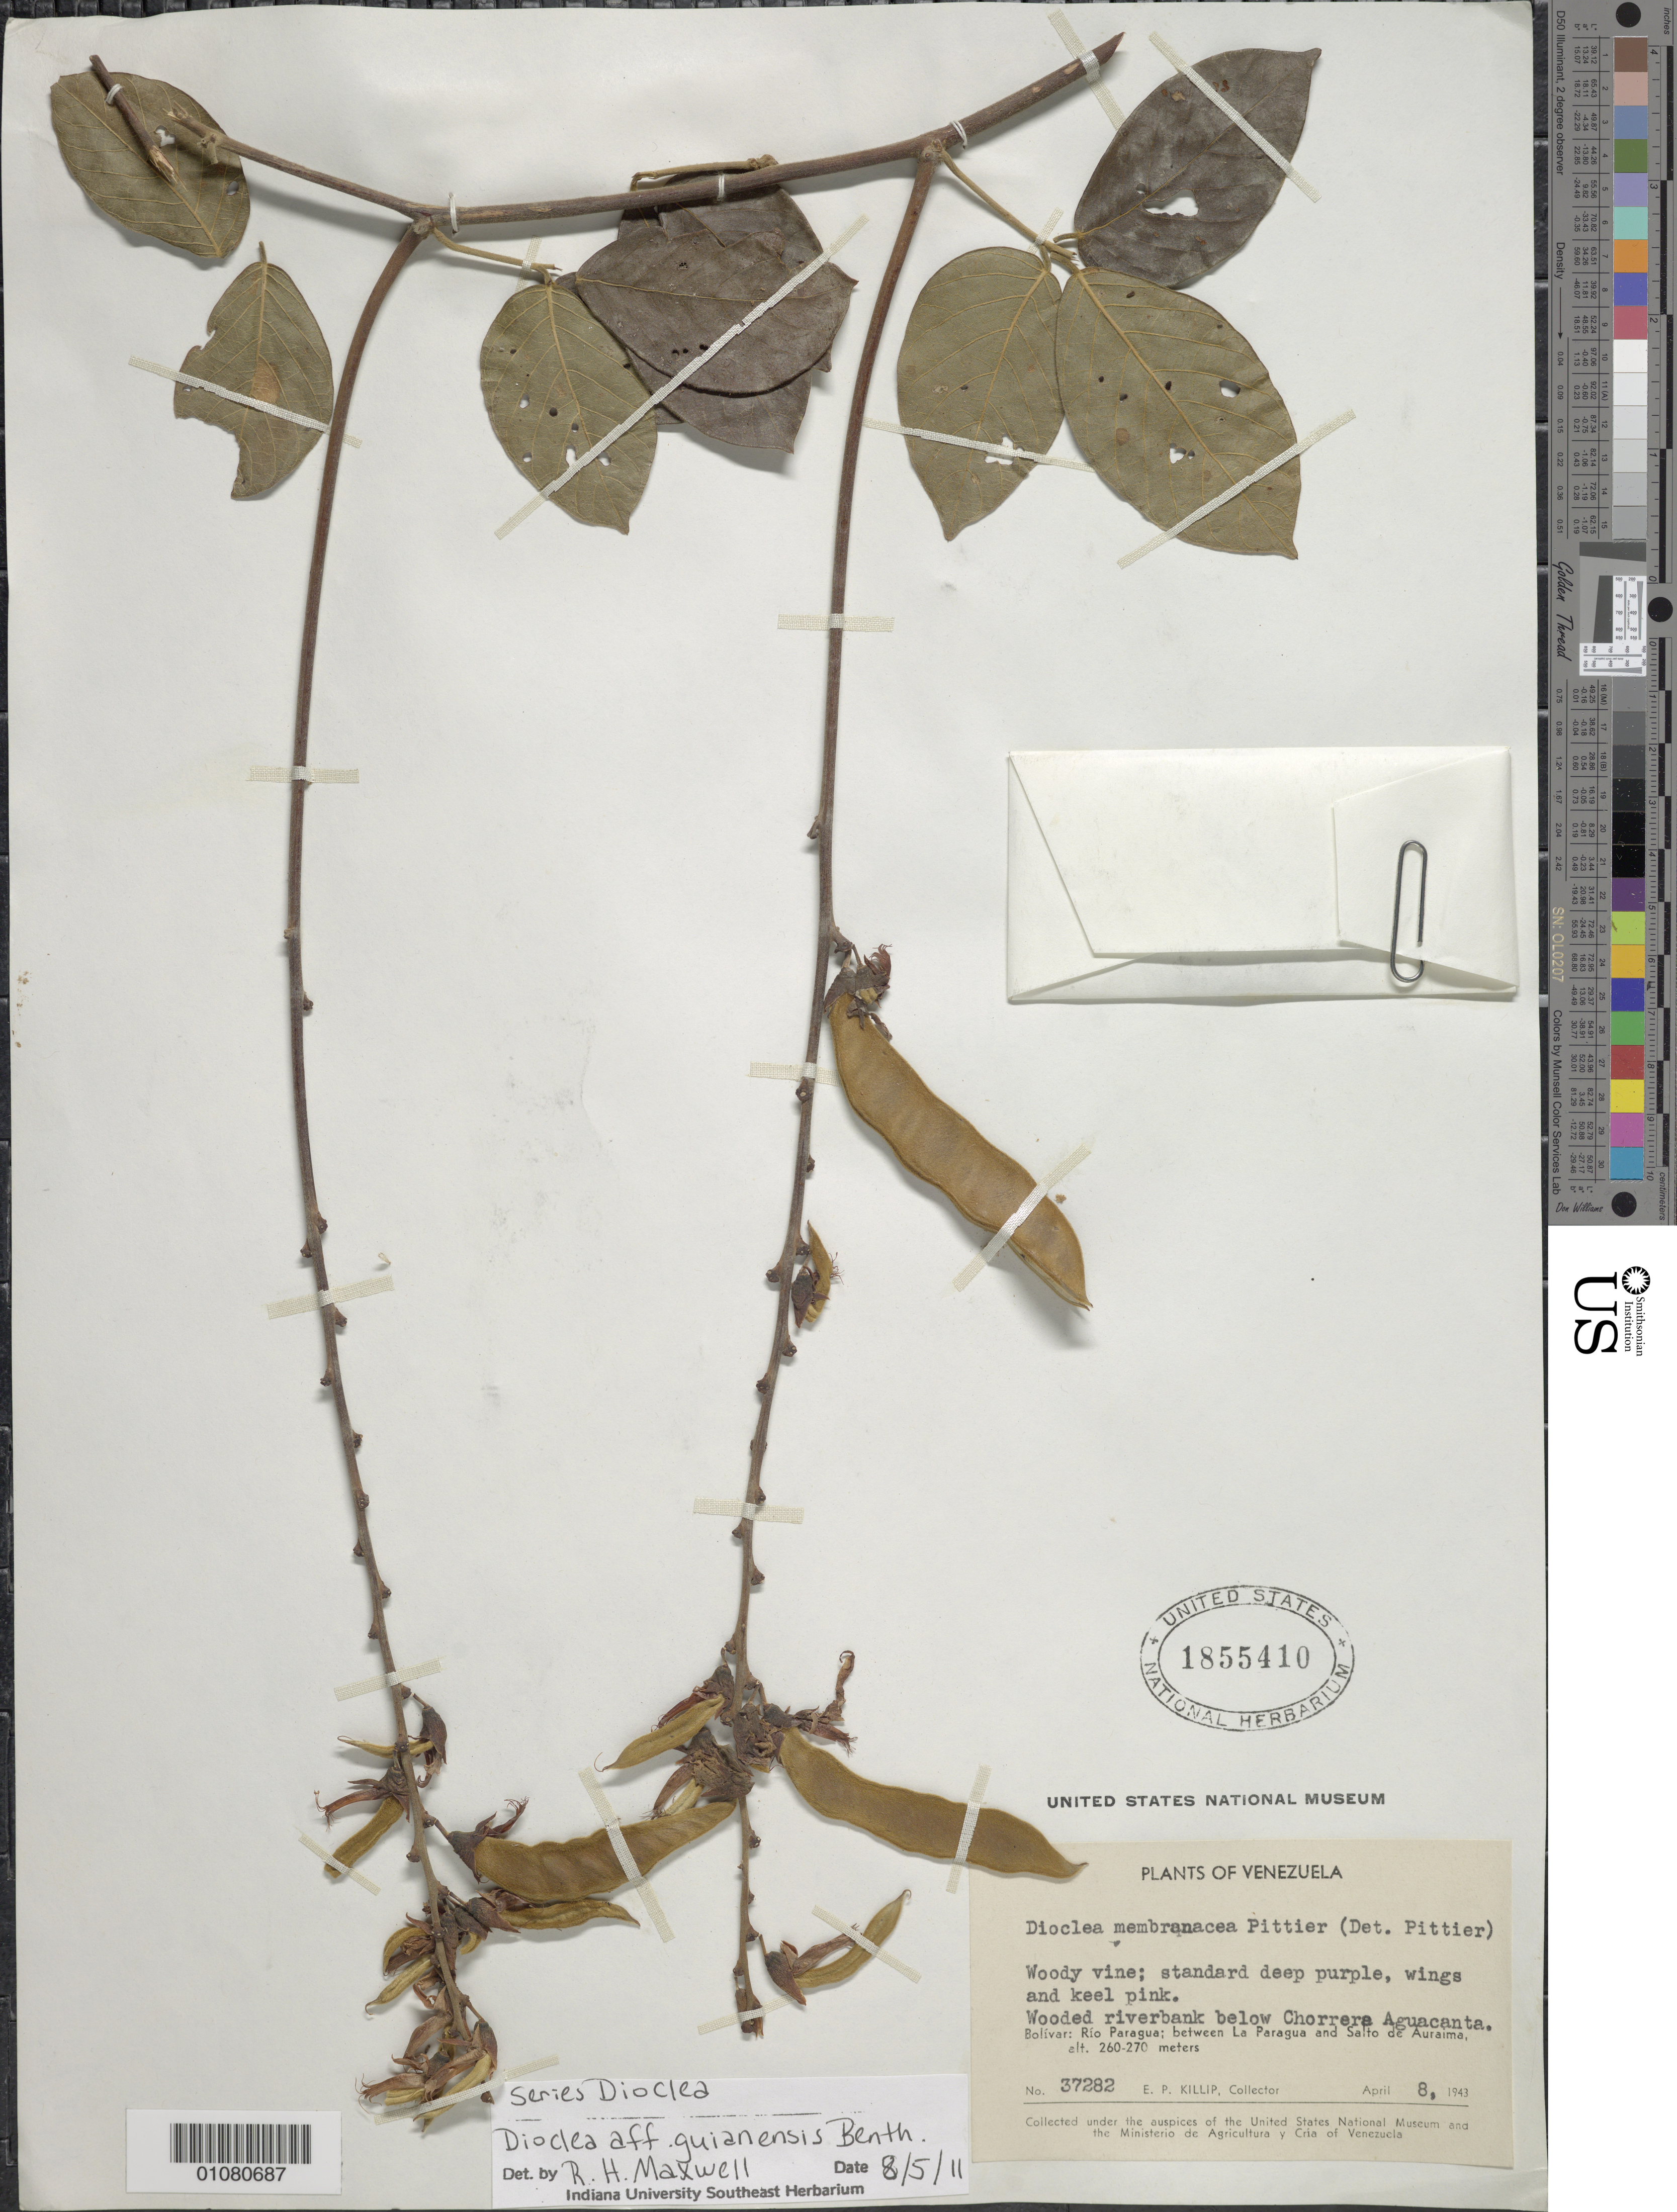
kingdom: Plantae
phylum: Tracheophyta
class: Magnoliopsida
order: Fabales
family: Fabaceae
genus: Dioclea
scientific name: Dioclea guianensis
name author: Benth.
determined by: Maxwell, R. H., (JEF), Indiana University Southeast (UNITED STATES)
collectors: E. P. Killip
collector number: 37282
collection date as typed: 8-Apr-43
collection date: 1943-04-08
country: Venezuela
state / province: Bolívar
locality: Río Paragua, between La Paragua and Salto de Auraima, below Chorrera de Aguacanta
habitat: Wooded riverbank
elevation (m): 260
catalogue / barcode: US 1855410